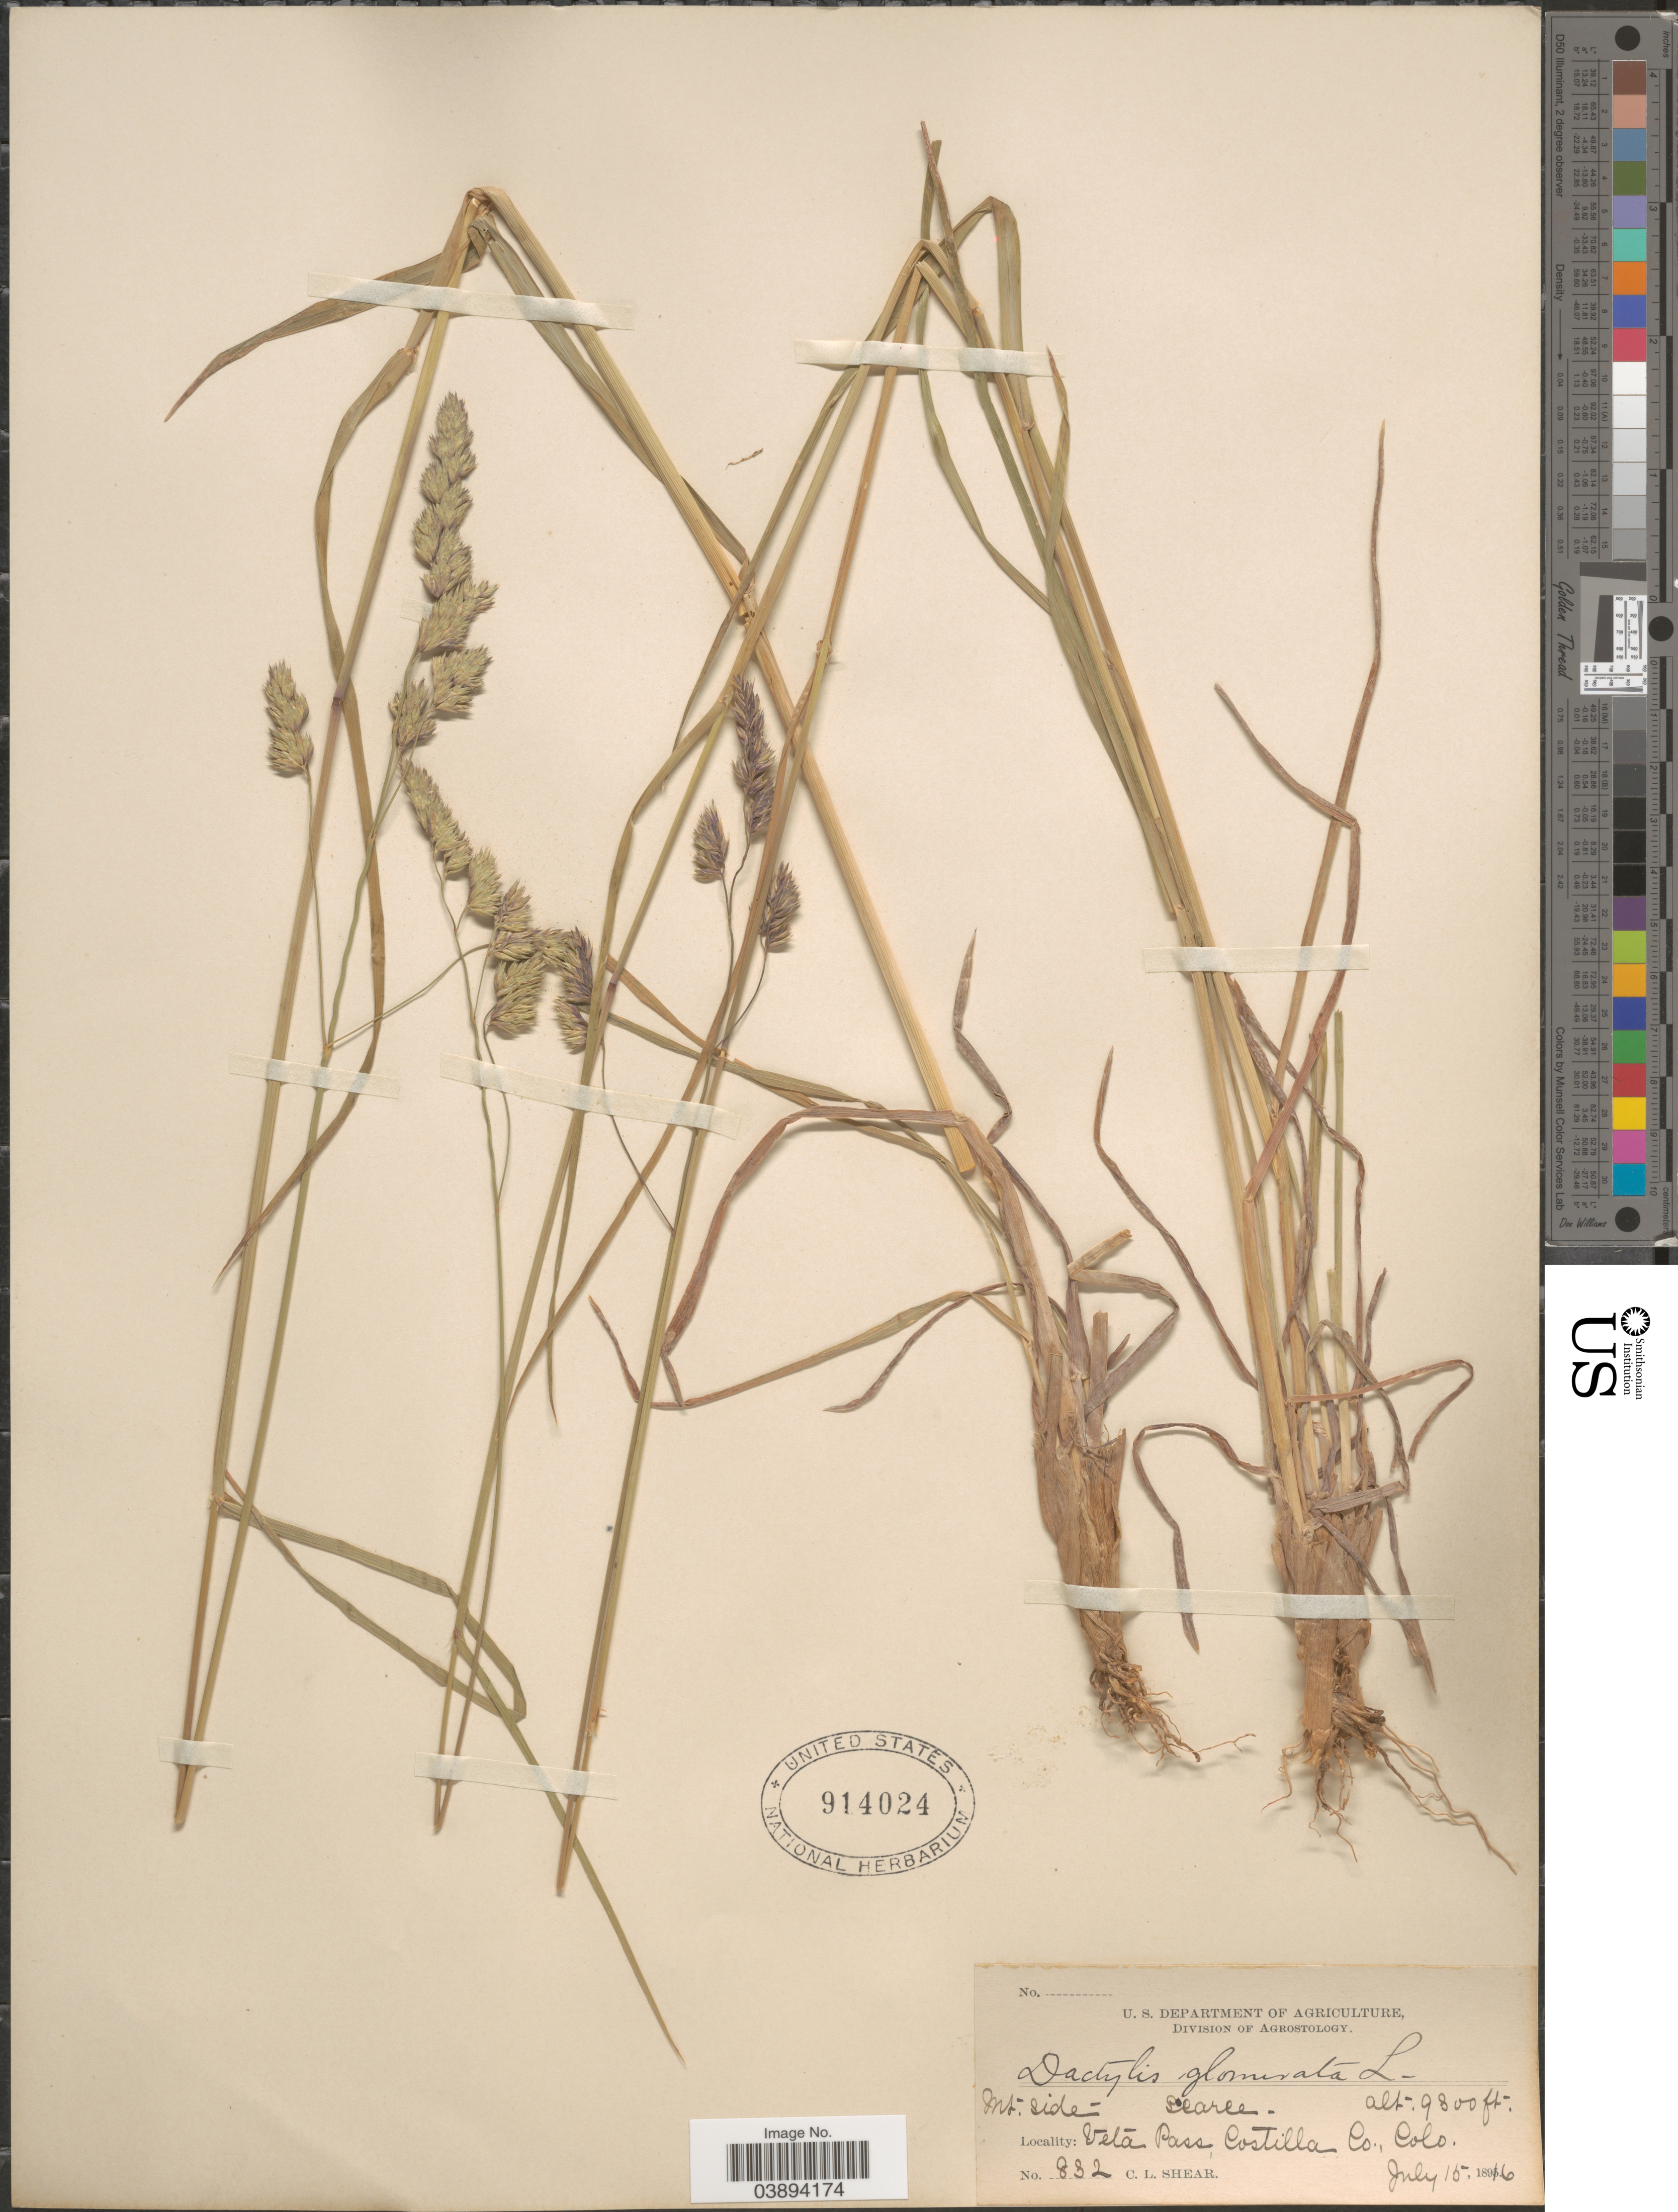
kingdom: Plantae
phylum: Tracheophyta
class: Liliopsida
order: Poales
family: Poaceae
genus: Dactylis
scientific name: Dactylis glomerata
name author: L.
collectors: C. L. Shear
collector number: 832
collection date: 1896-07-15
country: United States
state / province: Colorado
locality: Mt. side Pearce. Veta Pass, Costilla Co.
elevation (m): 2835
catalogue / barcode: US 914024